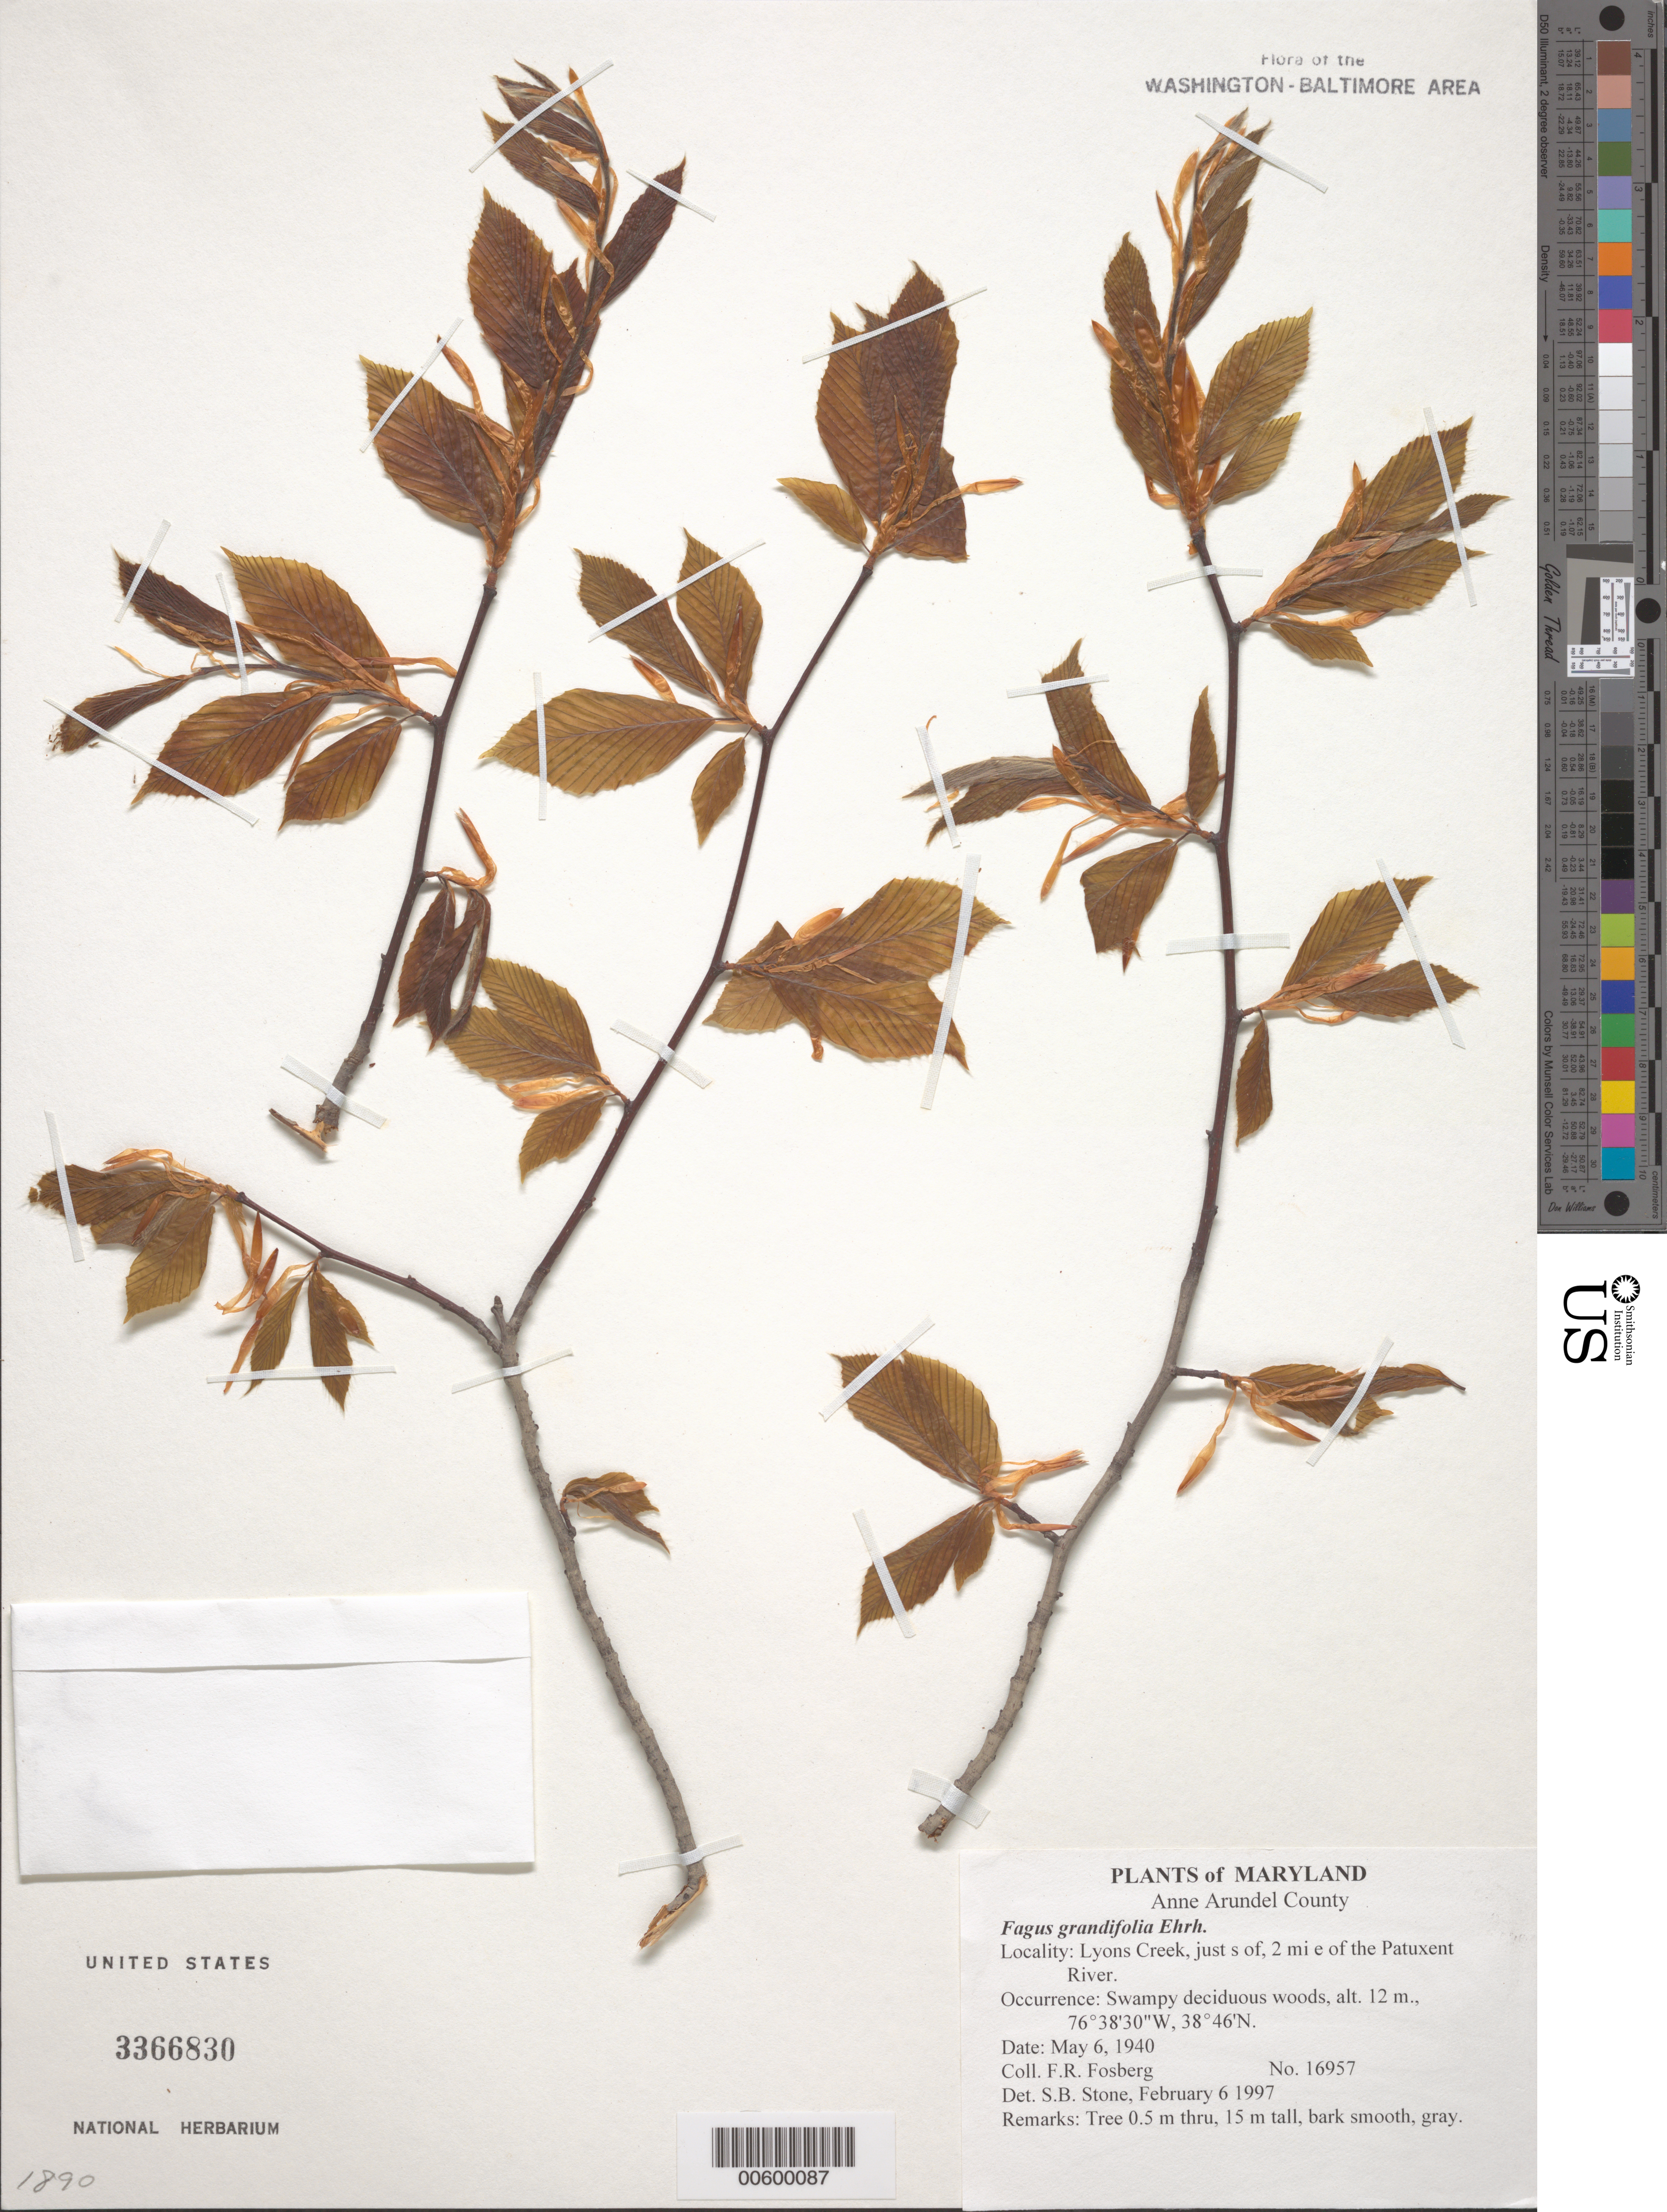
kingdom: Plantae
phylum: Tracheophyta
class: Magnoliopsida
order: Fagales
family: Fagaceae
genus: Fagus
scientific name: Fagus grandifolia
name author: Ehrh.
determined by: Stone, S. B.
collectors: F. R. Fosberg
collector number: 16957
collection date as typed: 06 May 1940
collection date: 1940-05-06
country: United States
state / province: Maryland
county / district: Anne Arundel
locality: Lyons Creek, just S of, 2 mi E of the Patuxent River.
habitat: Swampy deciduous woods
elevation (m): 12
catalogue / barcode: US 3366830